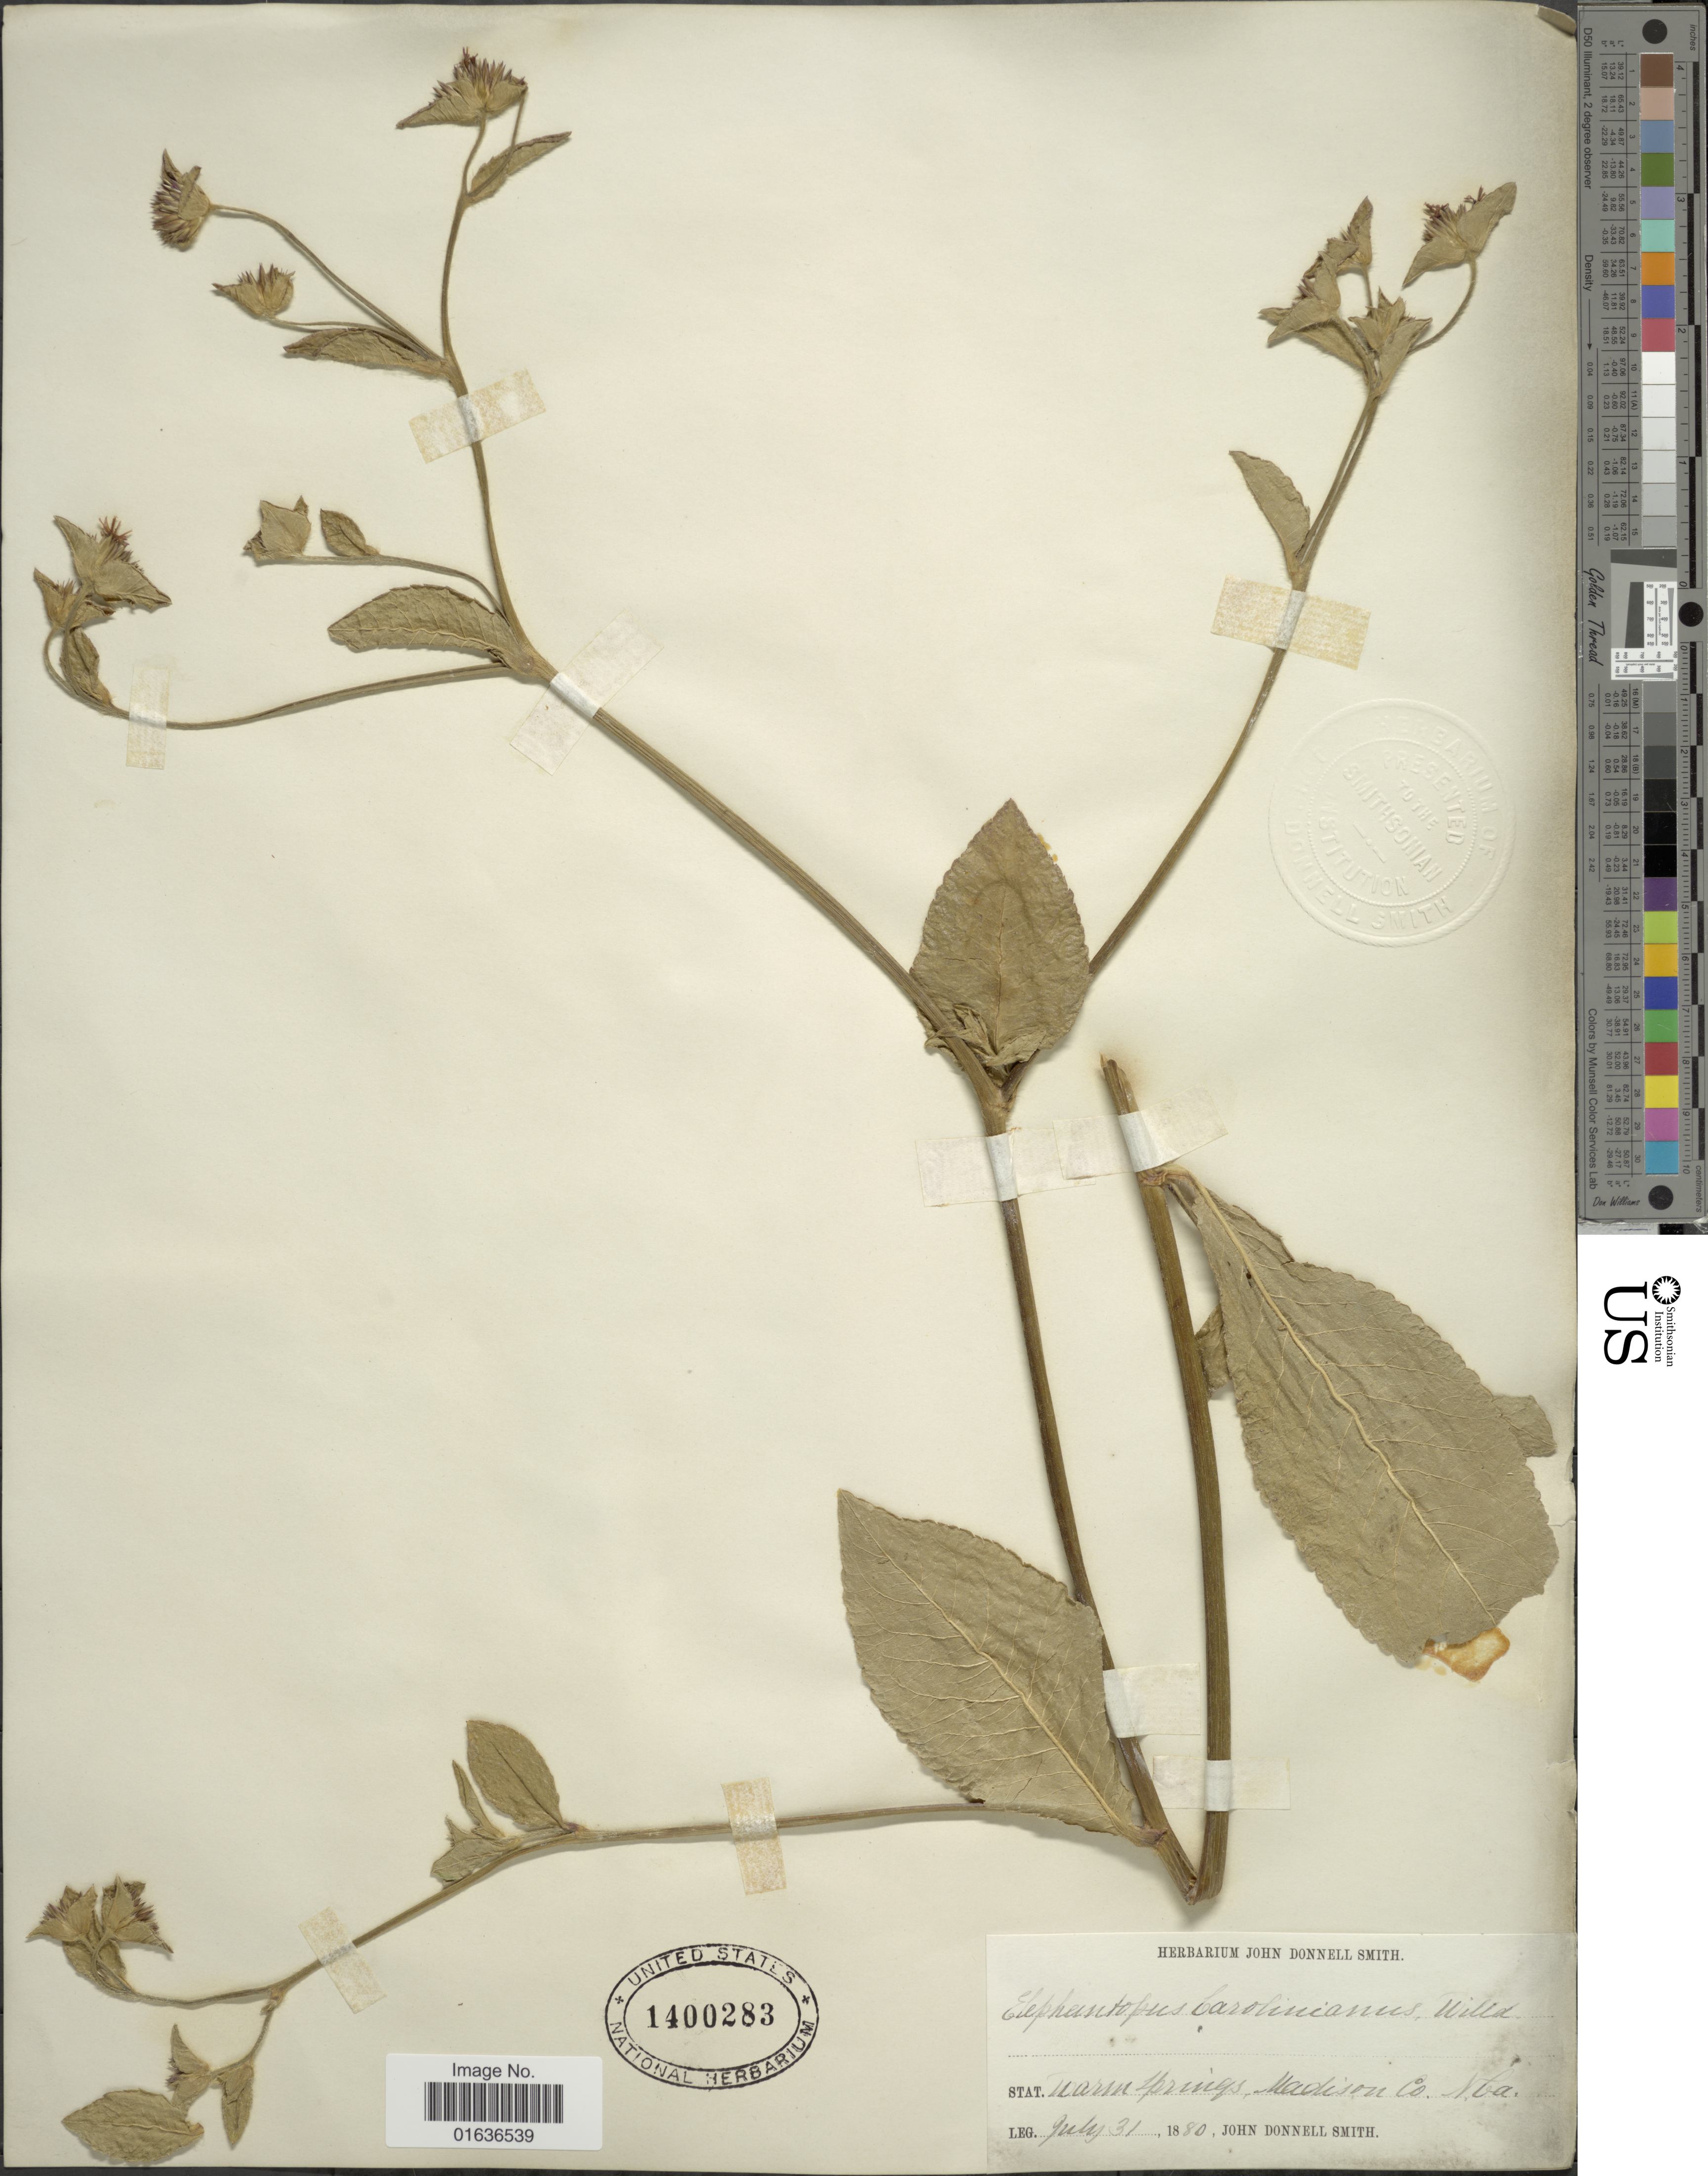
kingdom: Plantae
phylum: Tracheophyta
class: Magnoliopsida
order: Asterales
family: Asteraceae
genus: Elephantopus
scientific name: Elephantopus carolinianus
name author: Raeusch.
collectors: J. Donnell Smith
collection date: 1880-07-31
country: United States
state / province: North Carolina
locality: Warm Springs, Madison Co.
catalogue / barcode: US 1400283